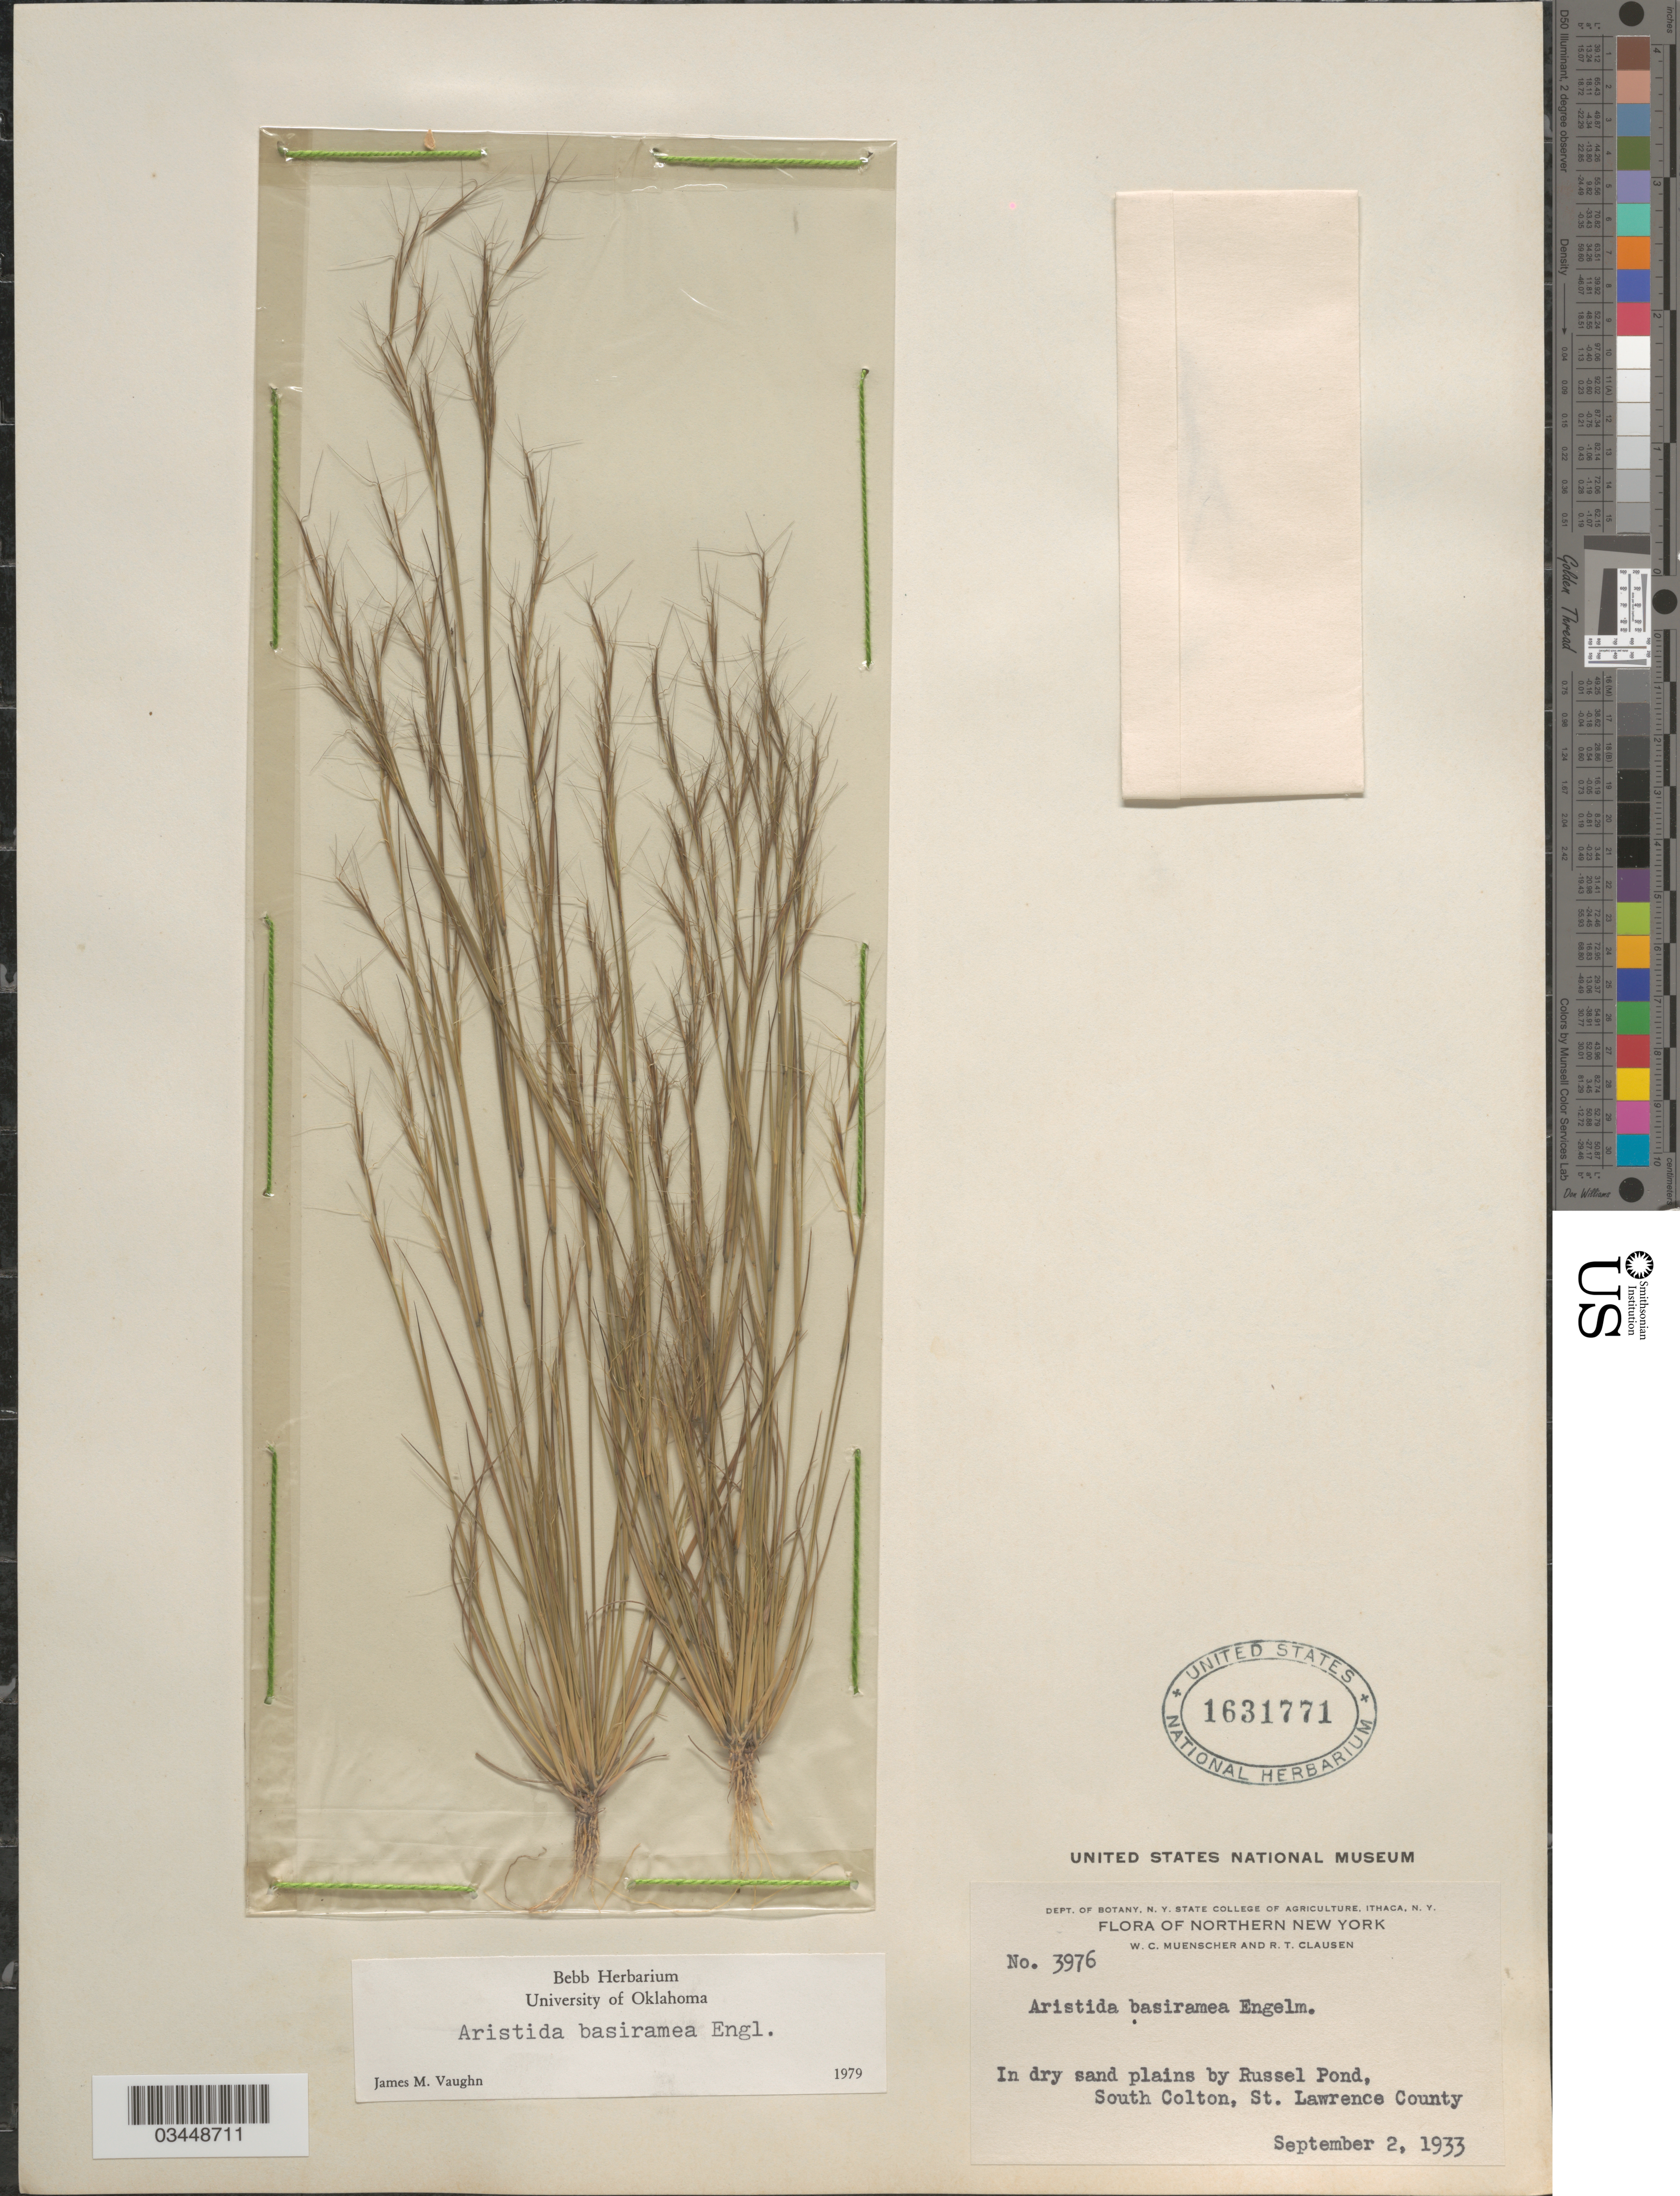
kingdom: Plantae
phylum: Tracheophyta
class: Liliopsida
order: Poales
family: Poaceae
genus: Aristida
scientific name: Aristida basiramea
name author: Engelm. ex Vasey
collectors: W. Muenscher & R. T. Clausen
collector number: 3976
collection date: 1933-09-02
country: United States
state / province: New York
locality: Northern New York. In dry sand plains by Russel Pond, South Colton, St. Lawrence County.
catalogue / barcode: US 1631771